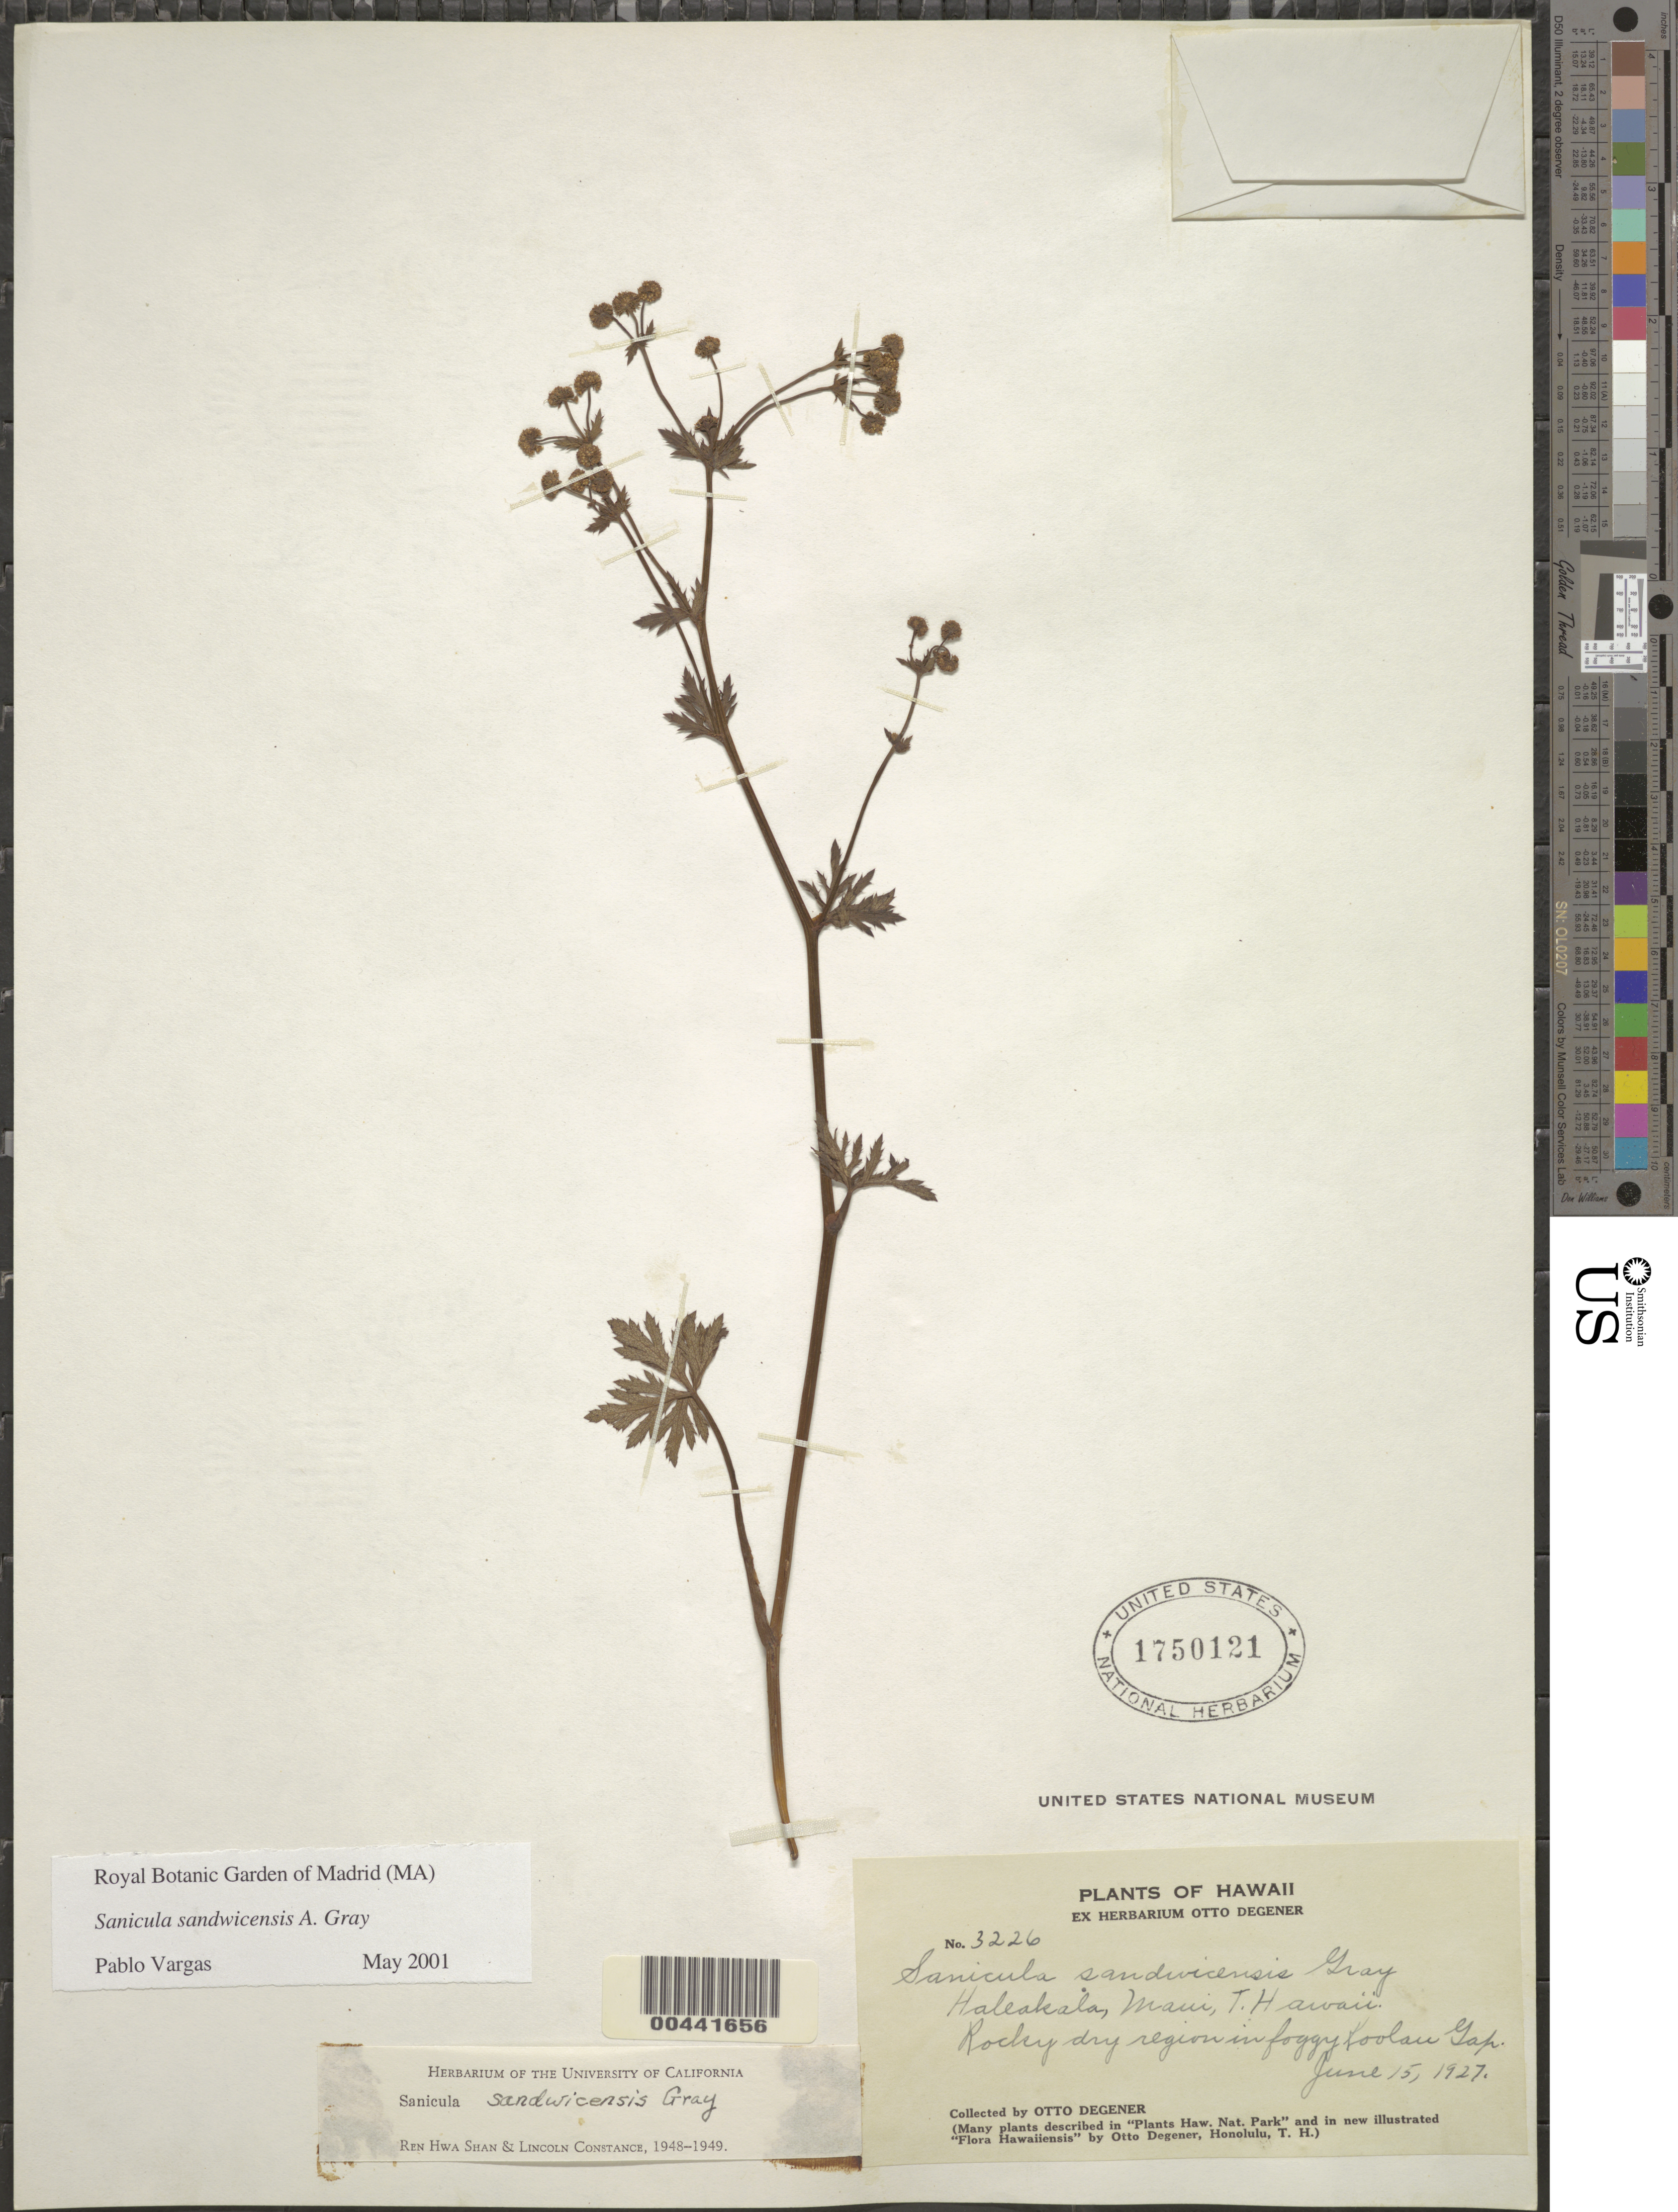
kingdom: Plantae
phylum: Tracheophyta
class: Magnoliopsida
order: Apiales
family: Apiaceae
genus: Sanicula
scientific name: Sanicula sandwicensis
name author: A. Gray in Wilkes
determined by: Constance, L.; Shan, R. H.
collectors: O. Degener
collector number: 3226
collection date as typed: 15 Jun 1927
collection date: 1927-06-15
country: United States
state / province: Hawaii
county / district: Maui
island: Maui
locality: Haleakala, in foggy Koolau Gap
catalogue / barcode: US 1750121